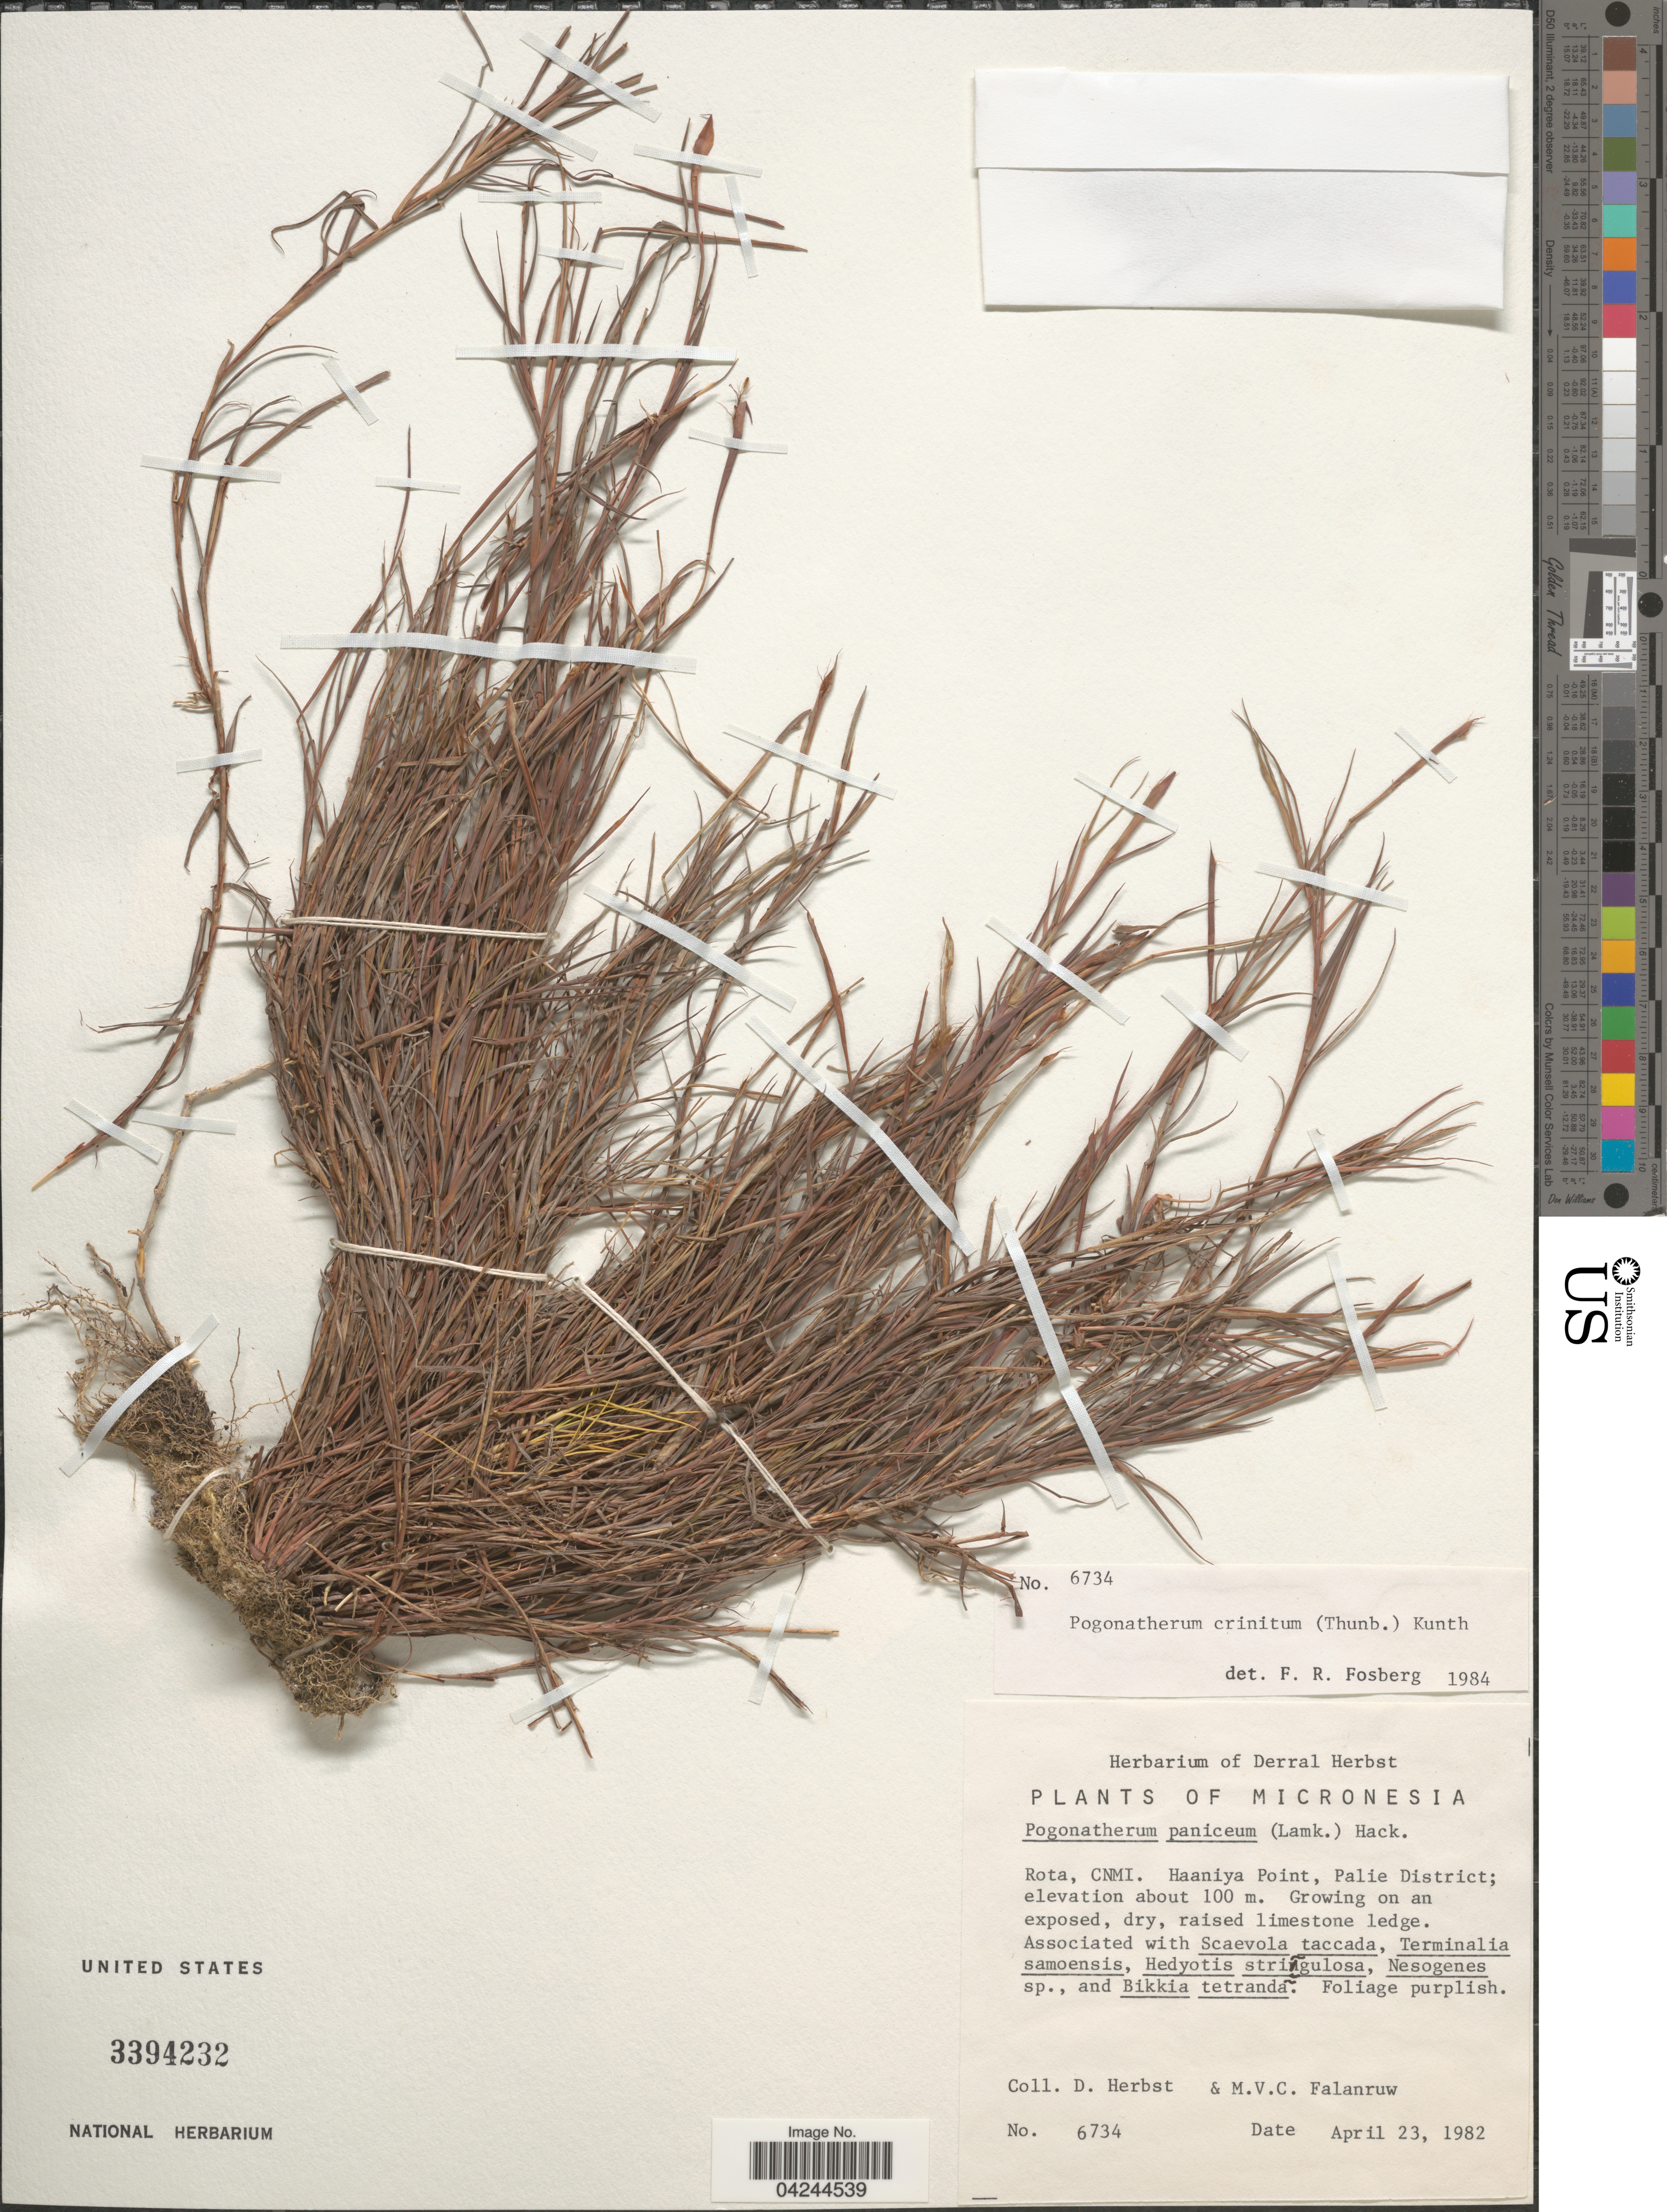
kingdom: Plantae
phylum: Tracheophyta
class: Liliopsida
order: Poales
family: Poaceae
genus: Pogonatherum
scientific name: Pogonatherum crinitum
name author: (Thunb.) Kunth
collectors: D. Herbst & M. V. Falanruw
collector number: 6734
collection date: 1982-04-23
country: Northern Mariana Islands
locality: Micronesia. Rota, CNMI. Haaniya Point, Palie District; Growing on an exposed, dry, raised limestone ledge.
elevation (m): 100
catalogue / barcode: US 3394232